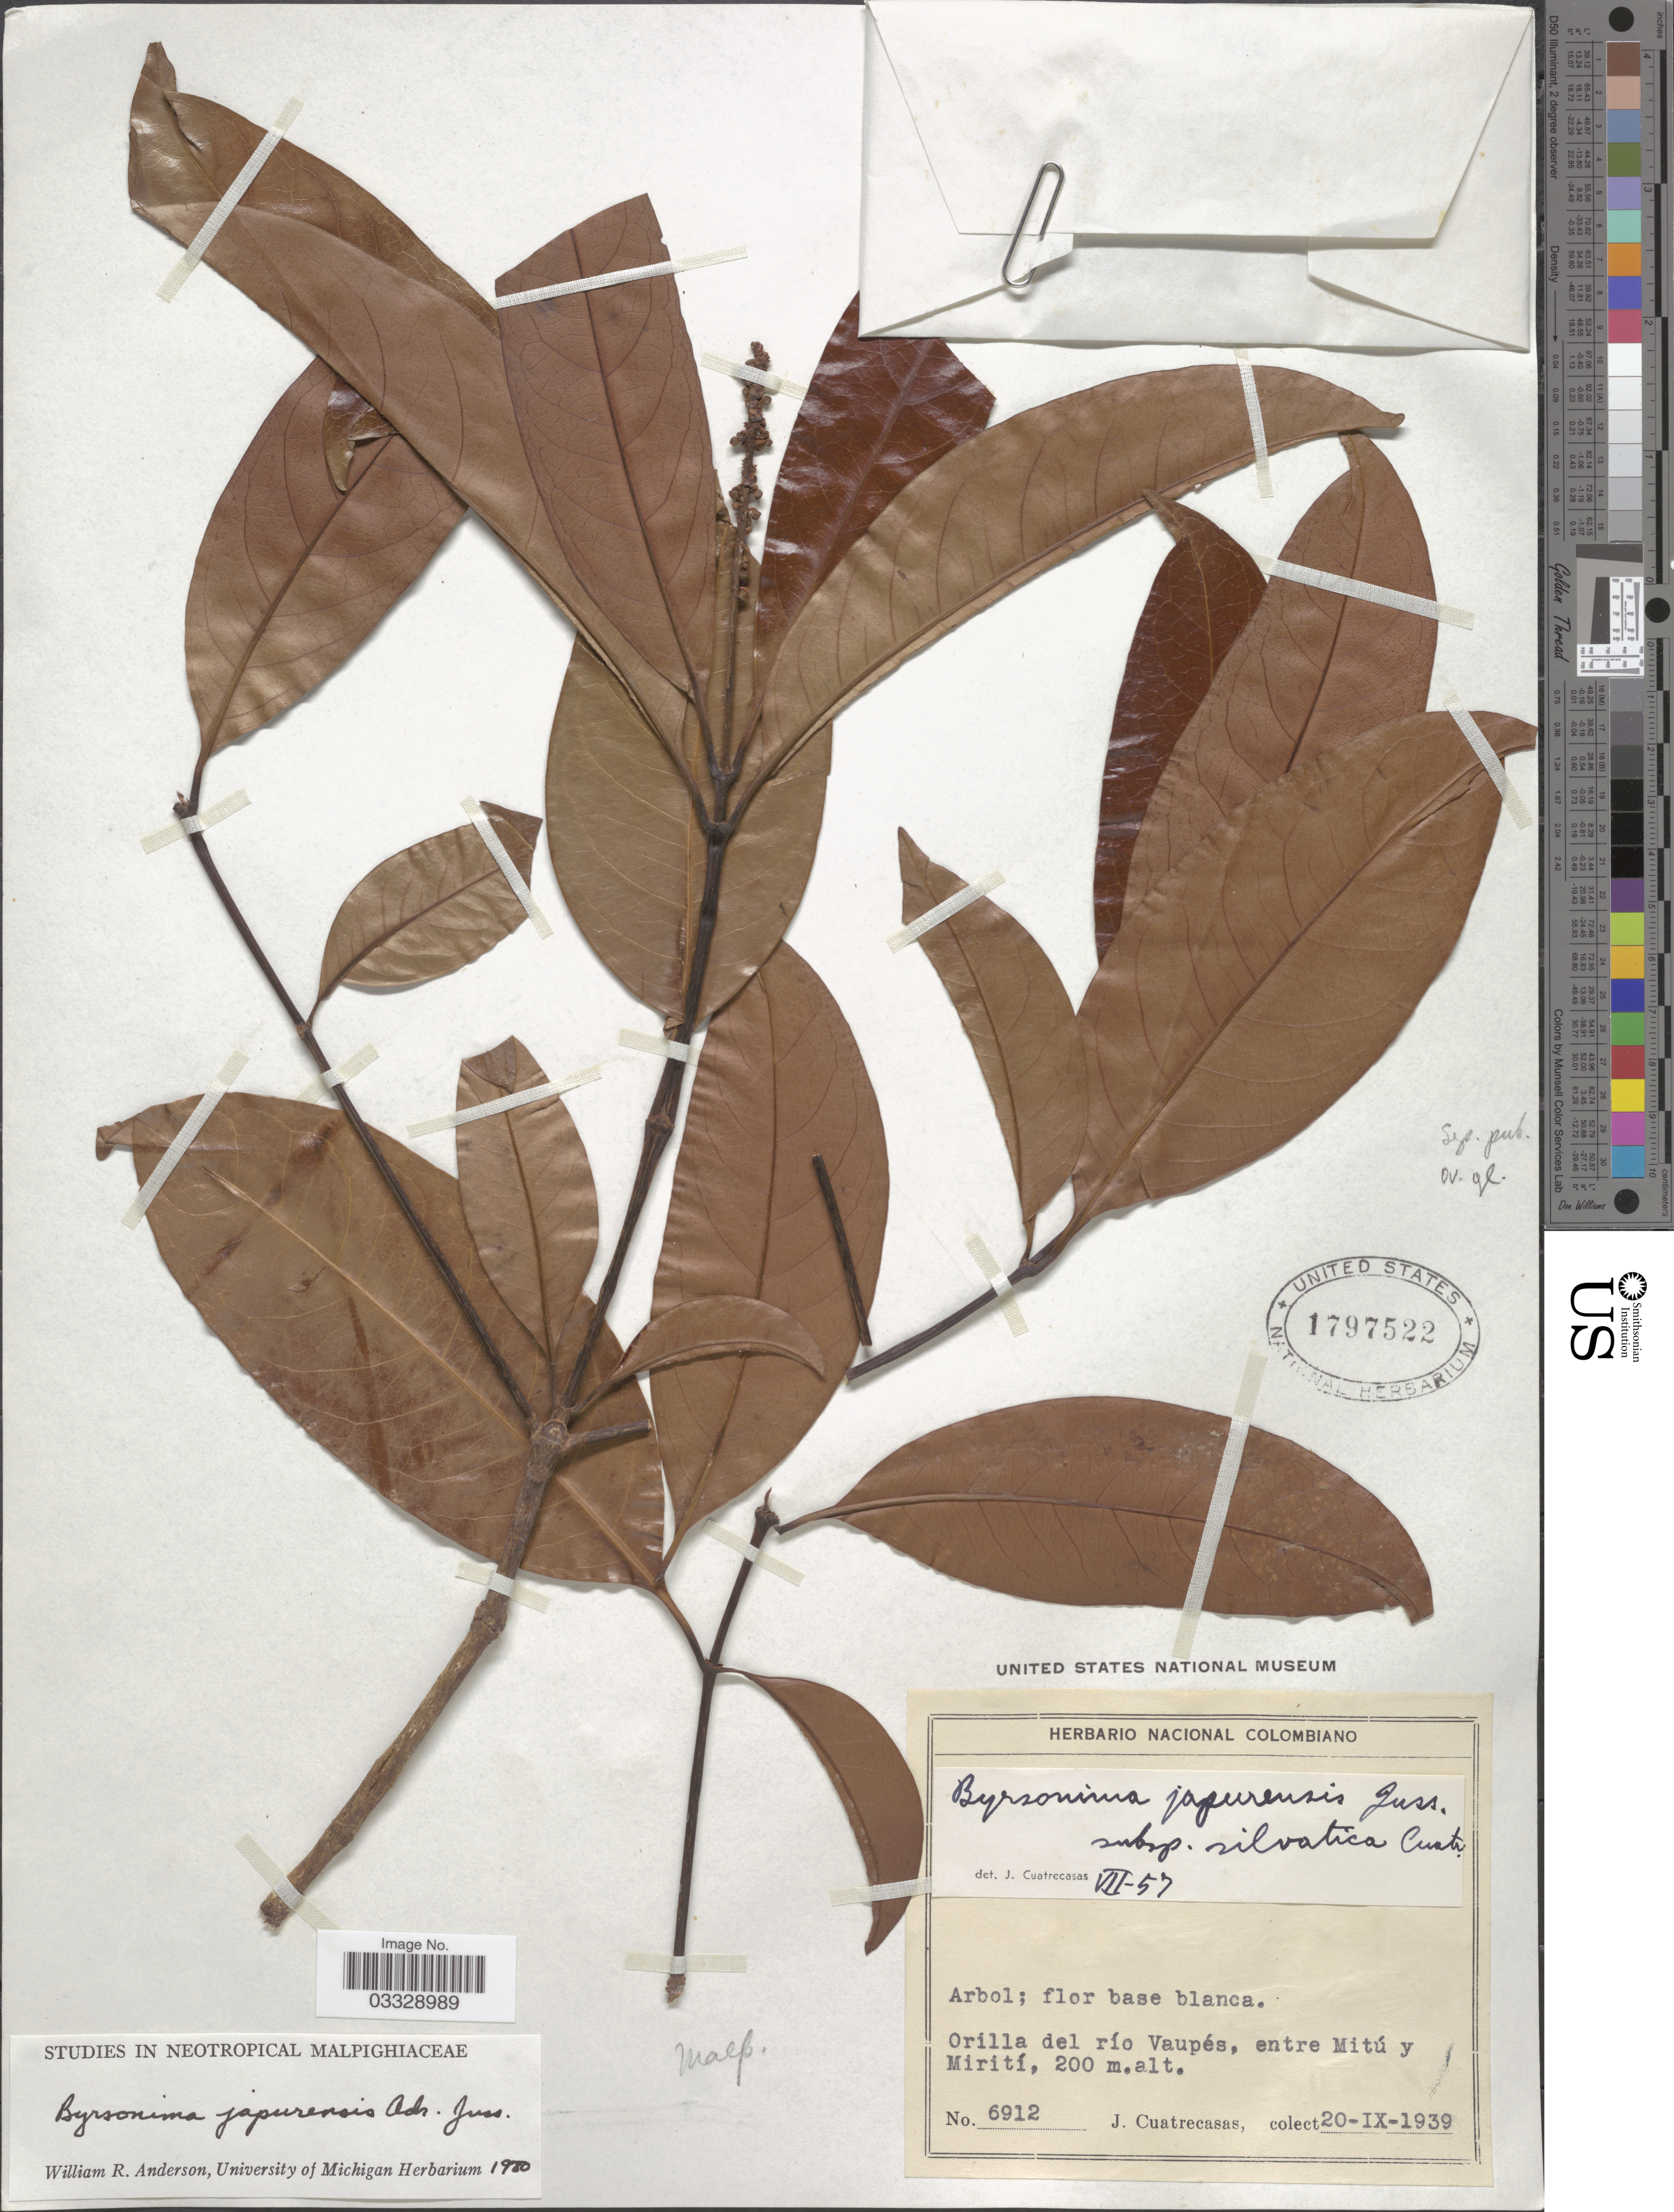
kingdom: Plantae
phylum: Tracheophyta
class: Magnoliopsida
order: Malpighiales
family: Malpighiaceae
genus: Byrsonima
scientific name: Byrsonima japurensis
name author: A. Juss.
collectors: J. Cuatrecasas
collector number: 6912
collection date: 1939-09-20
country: Colombia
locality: Orilla del río Vaupés, entre Mitú y Mirití.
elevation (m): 200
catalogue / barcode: US 1797522